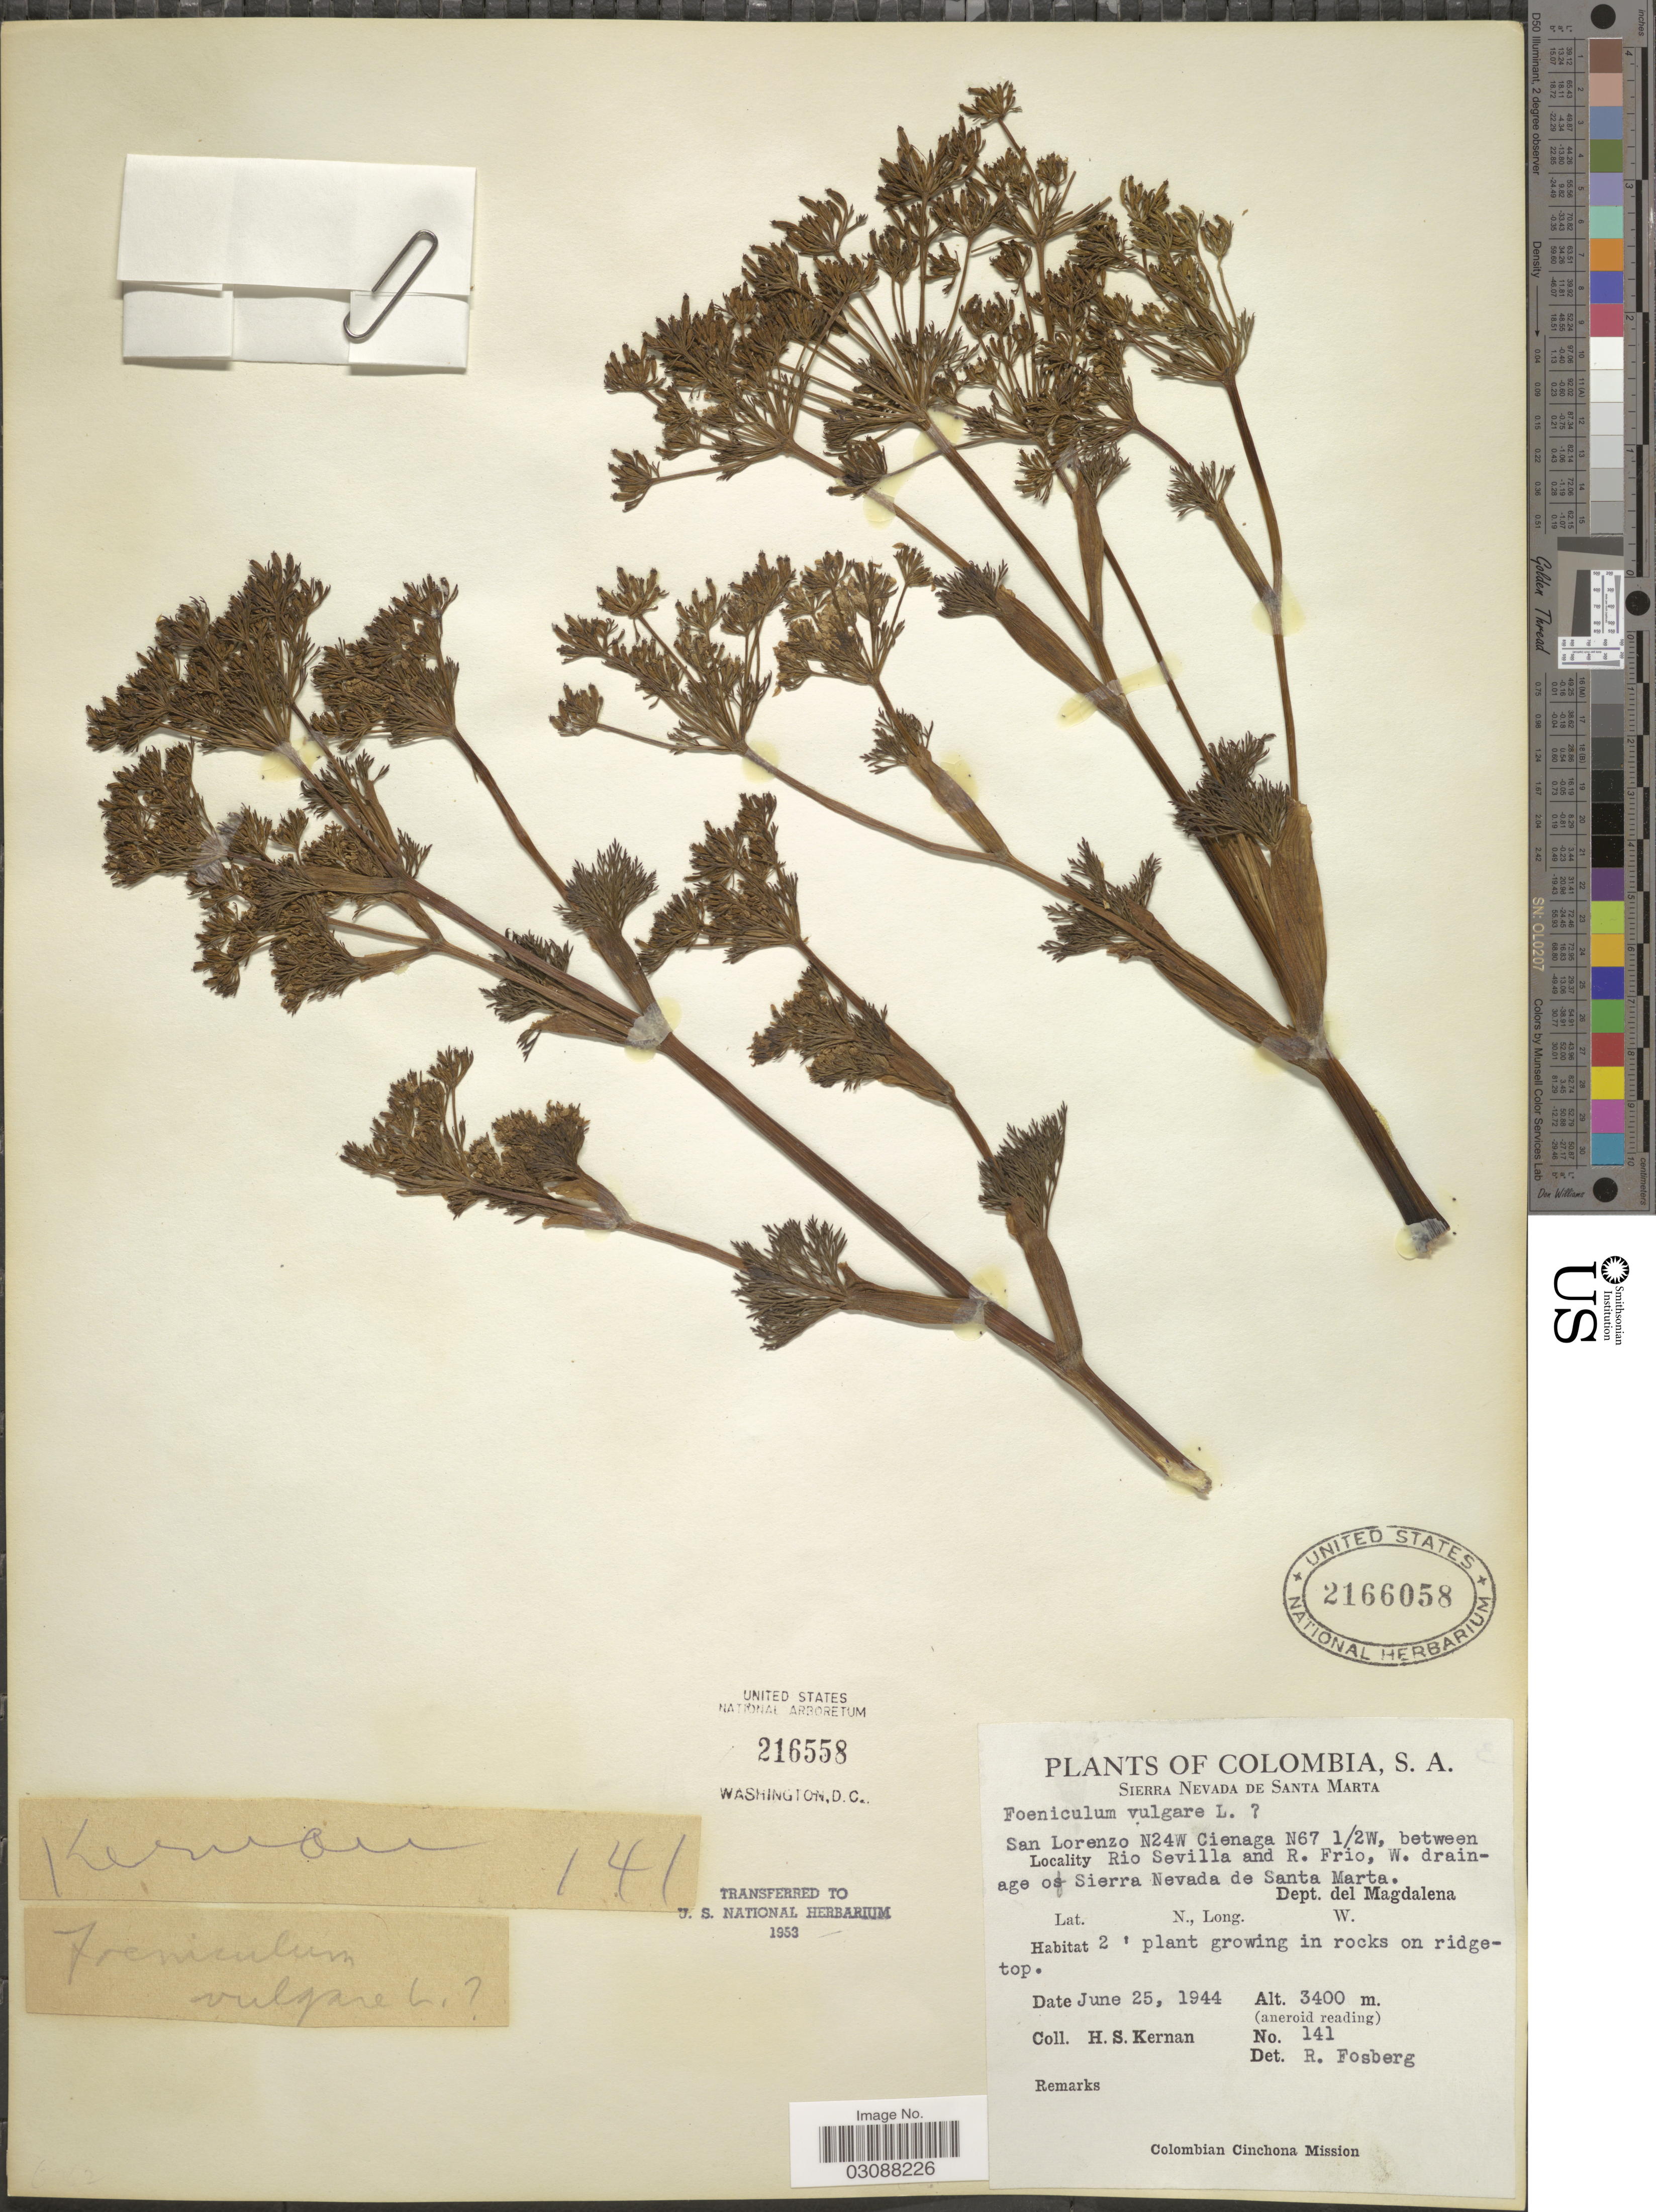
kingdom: Plantae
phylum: Tracheophyta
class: Magnoliopsida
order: Apiales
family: Apiaceae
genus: Foeniculum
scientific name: Foeniculum vulgare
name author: Mill.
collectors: H. Kernan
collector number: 141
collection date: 1944-06-25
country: Colombia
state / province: Magdalena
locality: Sierra Nevada De Santa Marta. San Lorenzo N24W Cienaga N67 1/2W, between Rio Sevilla and R. Frio, W. drainage of Sierra Nevada de Santa Marta. Dept. del Magdalena.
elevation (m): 3400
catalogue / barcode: US 2166058